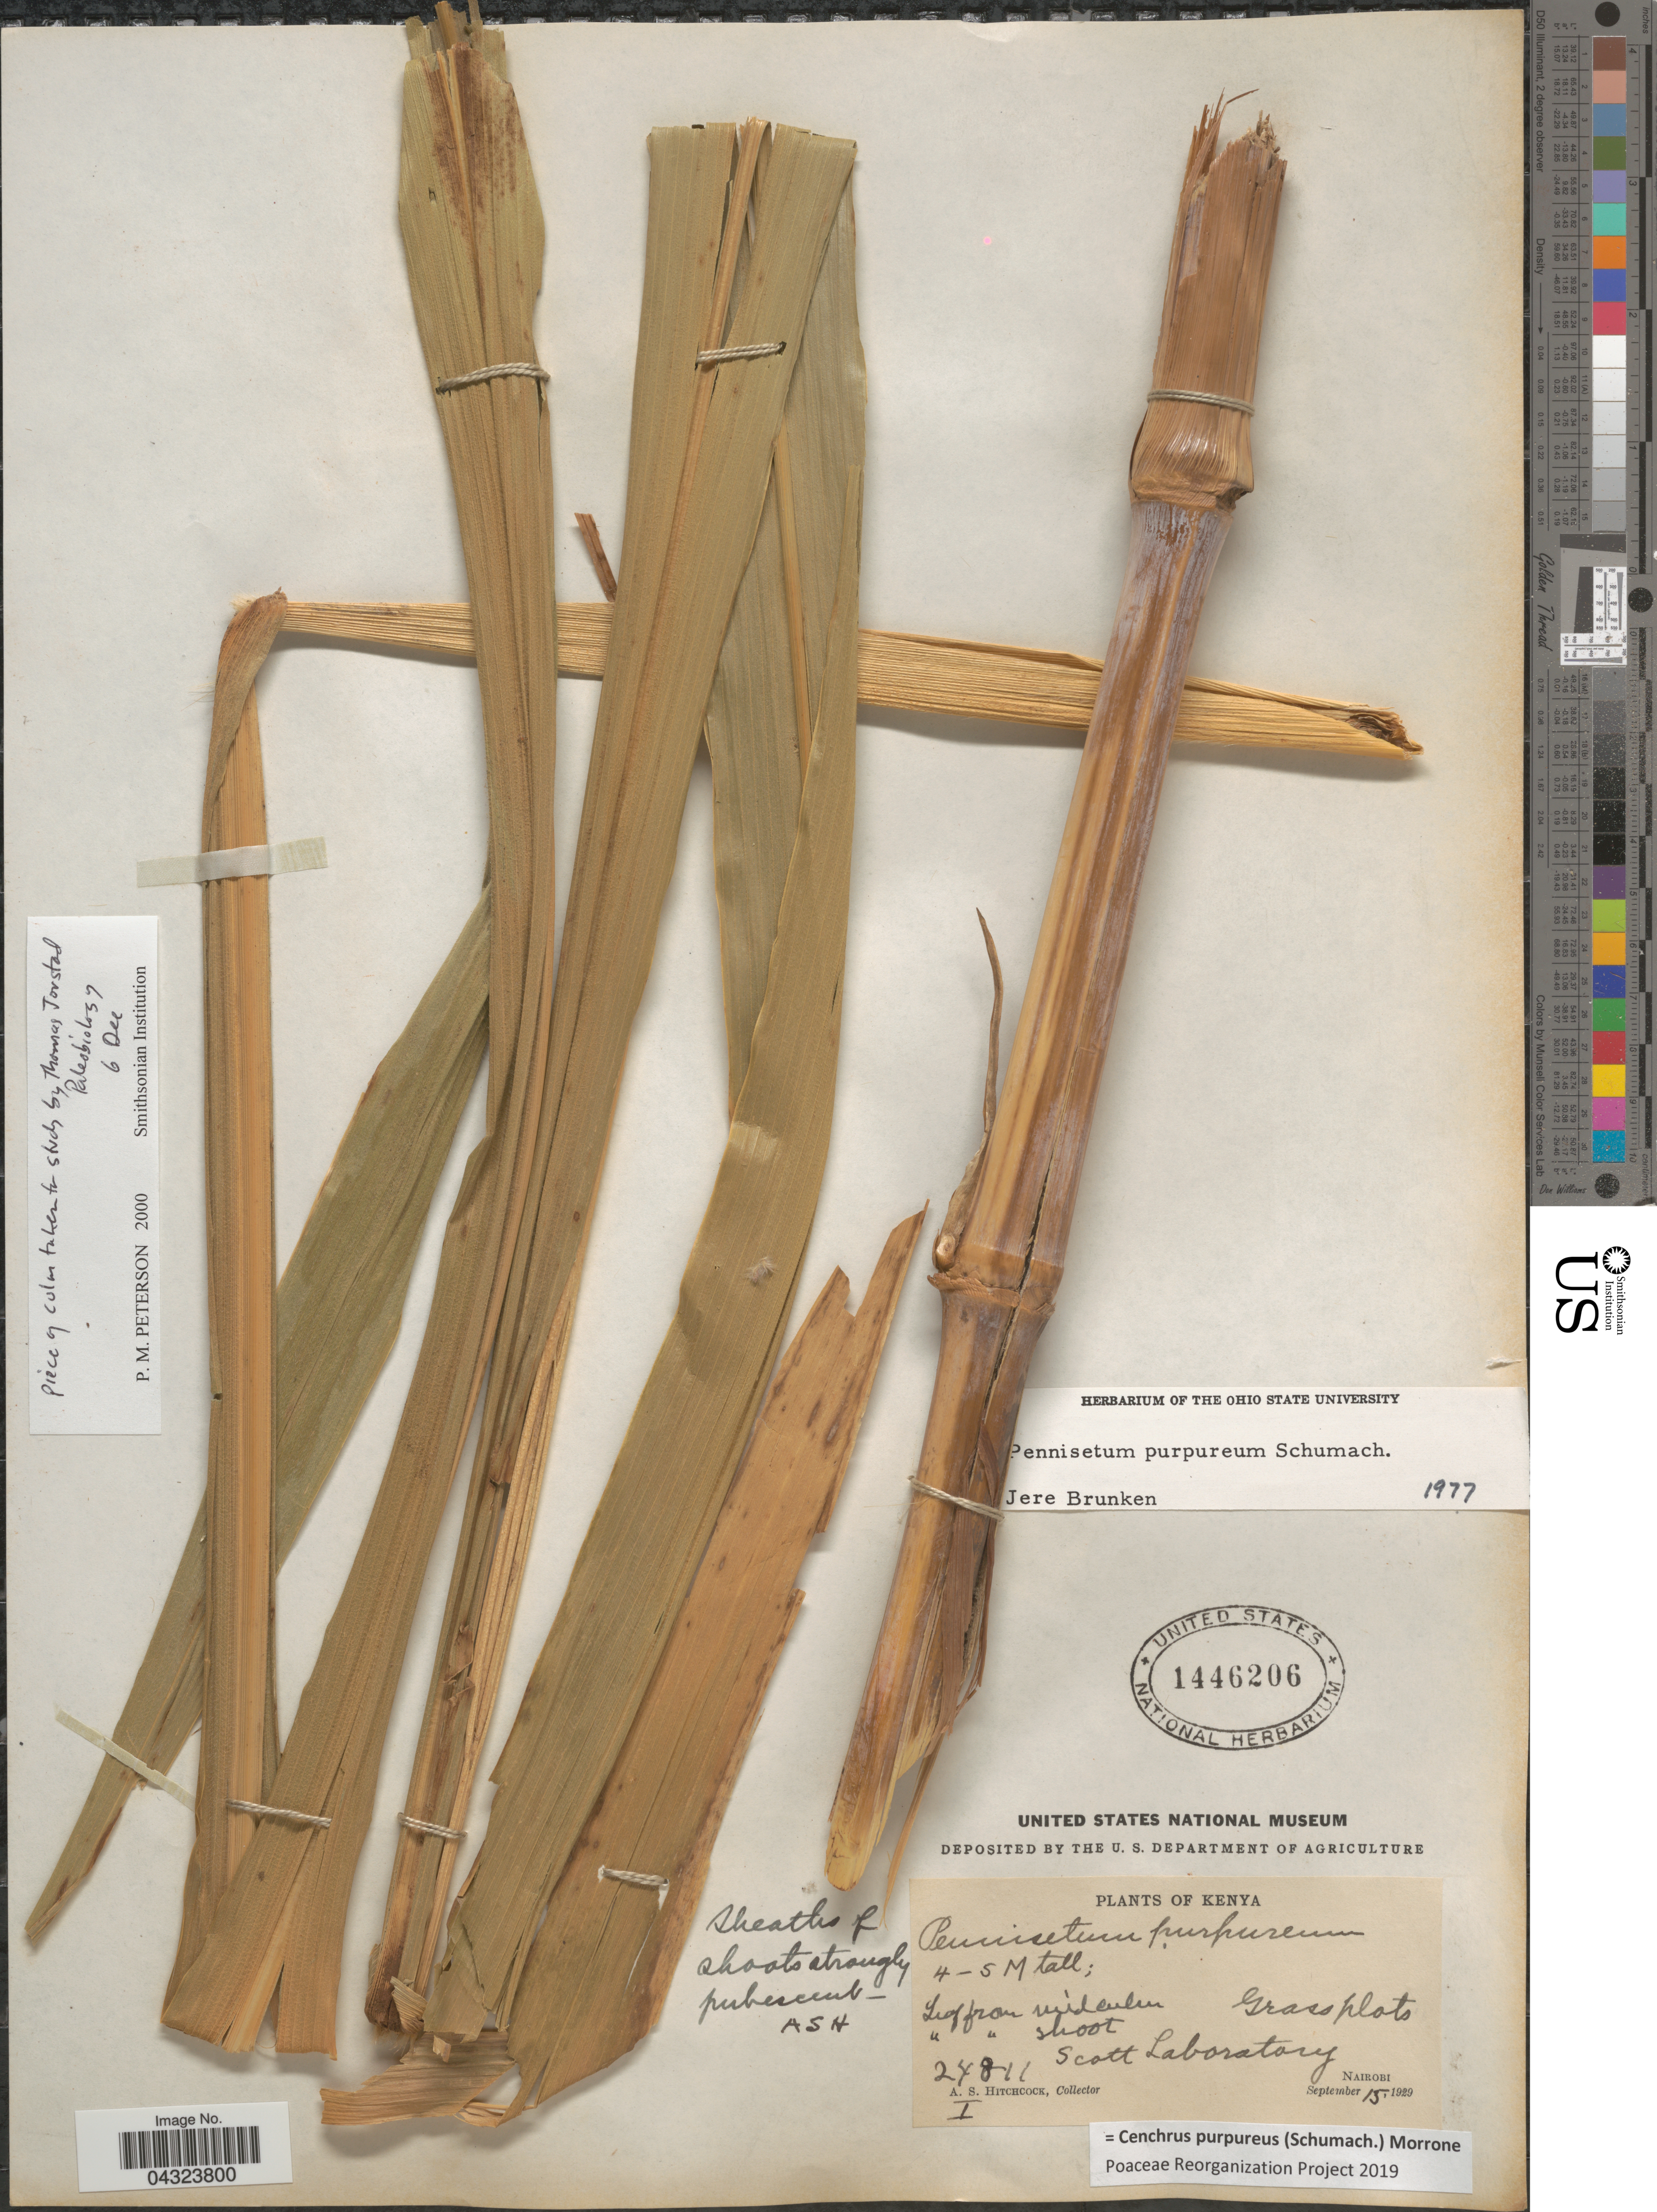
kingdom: Plantae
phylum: Tracheophyta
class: Liliopsida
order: Poales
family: Poaceae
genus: Cenchrus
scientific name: Cenchrus purpureus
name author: (Schumach.) Morrone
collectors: A. S. Hitchcock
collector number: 24811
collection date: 1920-09-15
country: Kenya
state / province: Nairobi Area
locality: Scott Laboratory. Nairobi.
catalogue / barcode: US 1446206